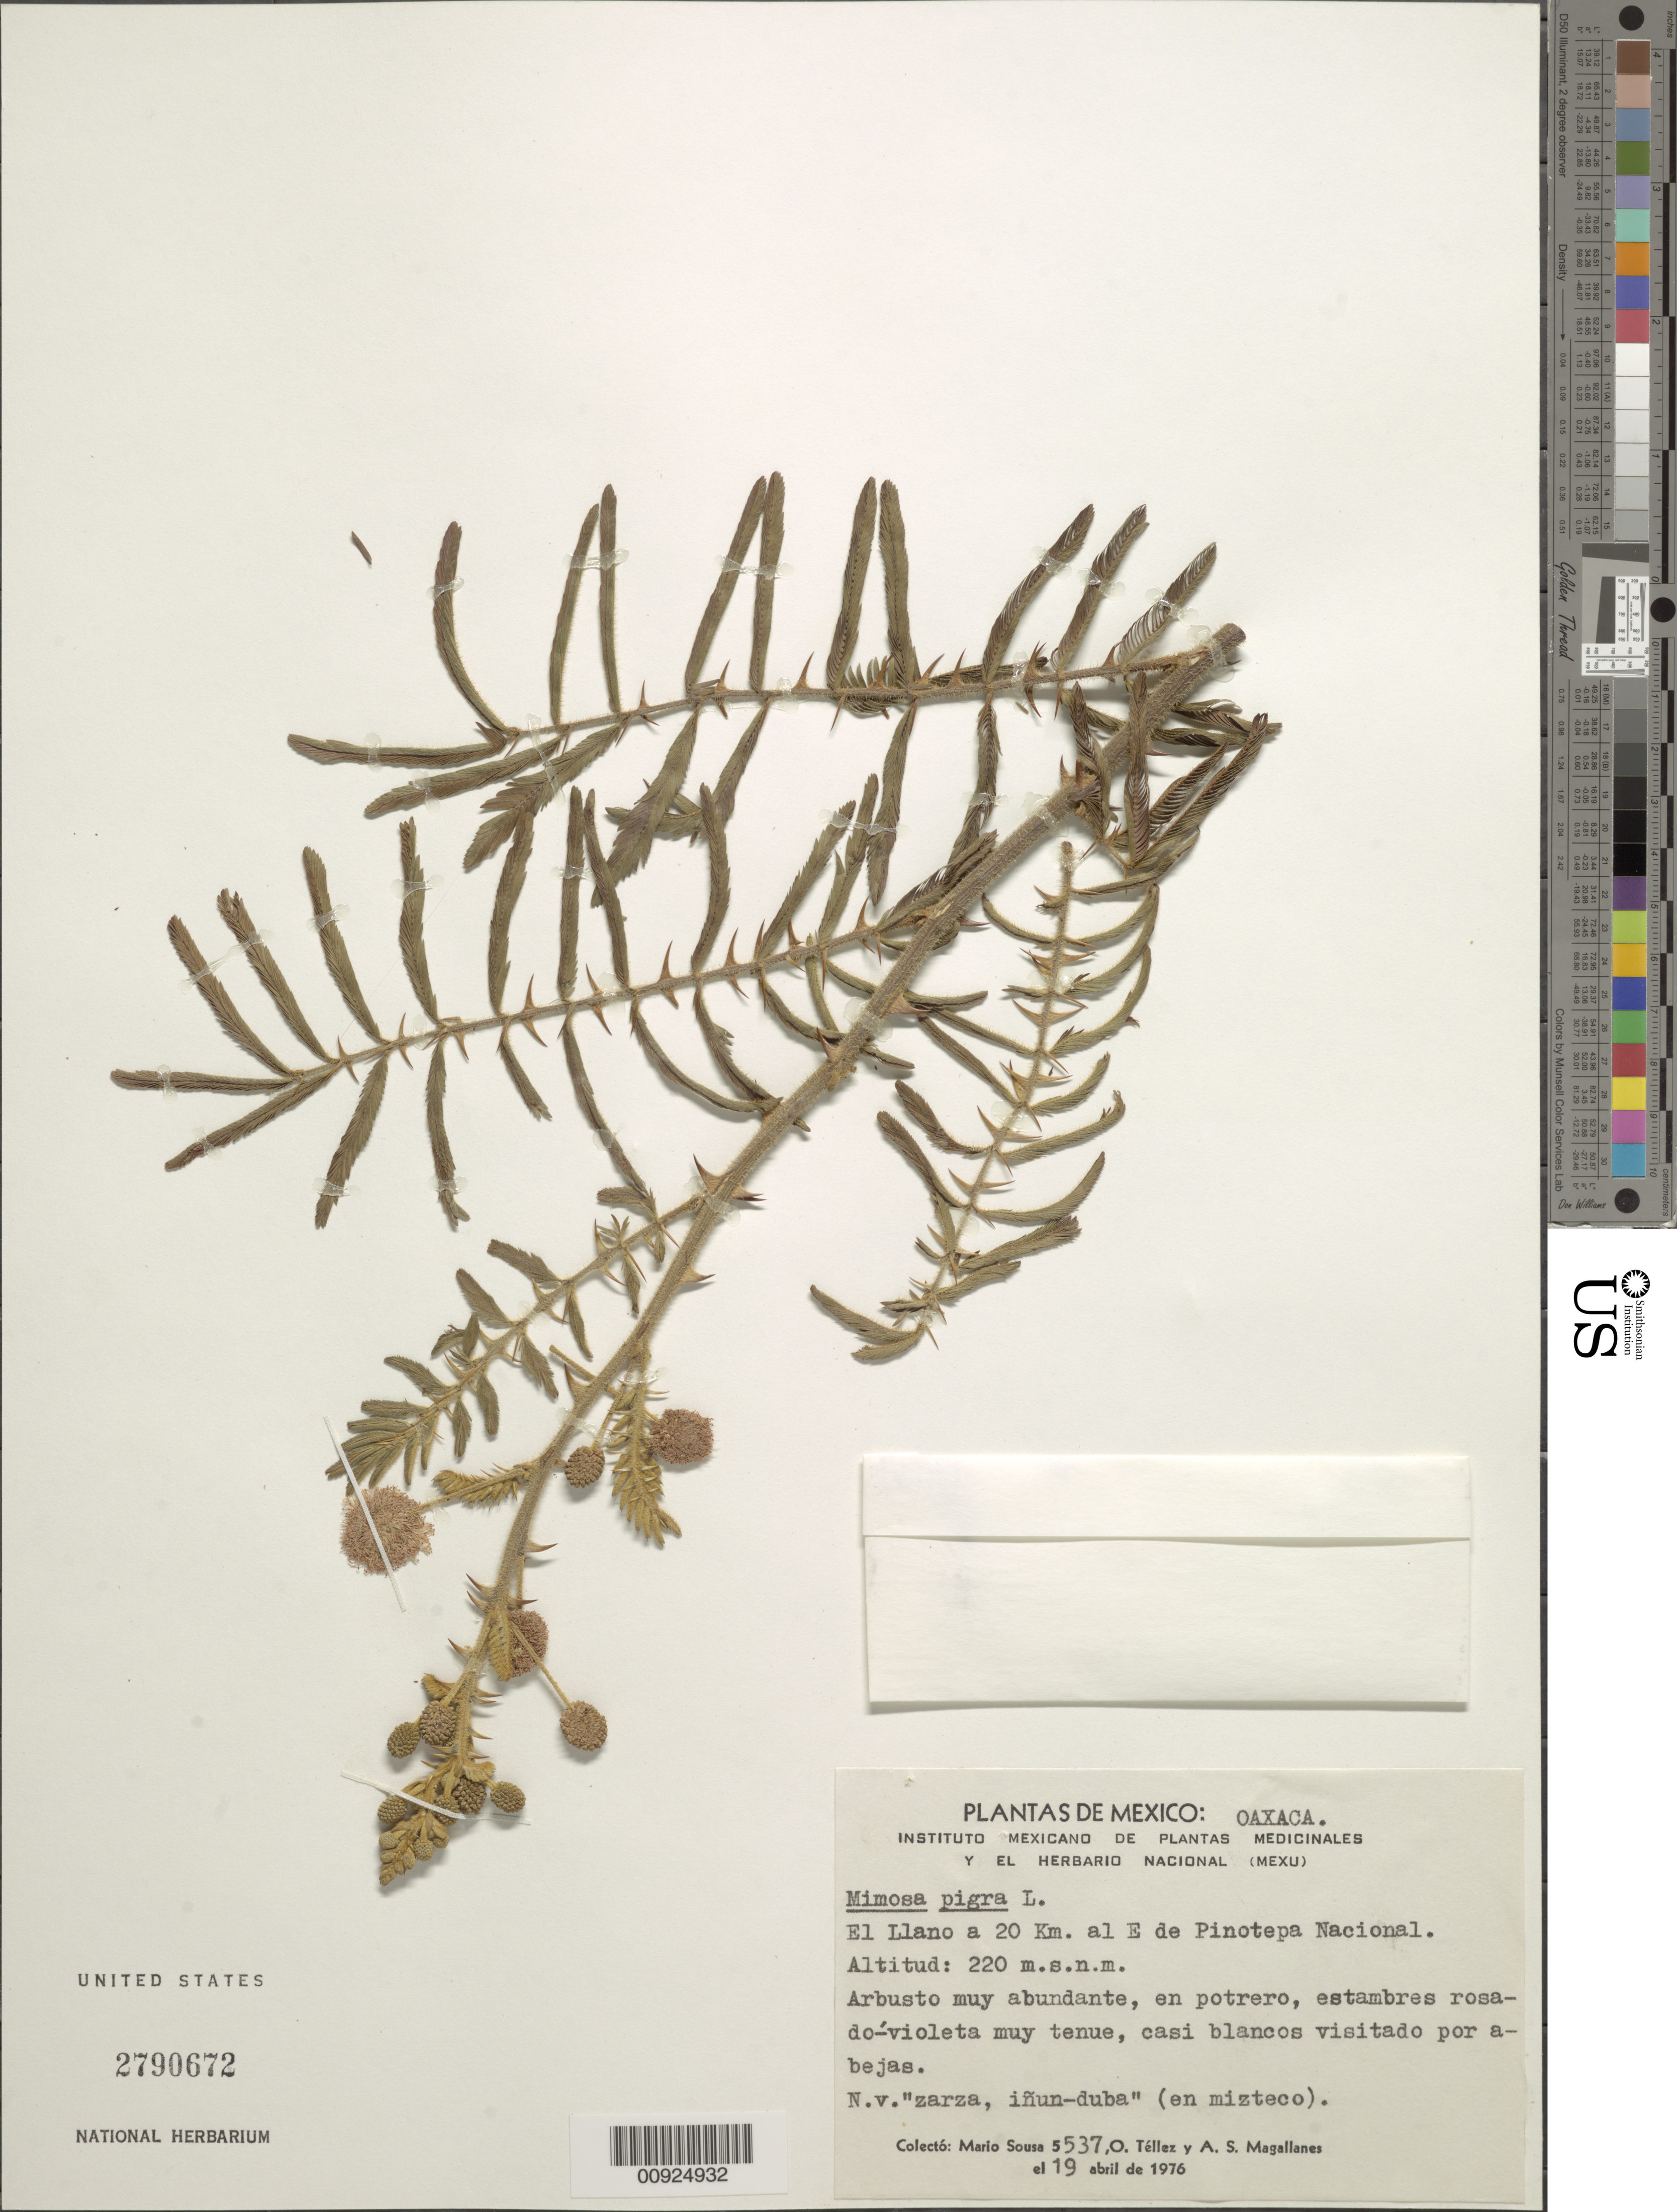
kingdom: Plantae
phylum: Tracheophyta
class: Magnoliopsida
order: Fabales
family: Fabaceae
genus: Mimosa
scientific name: Mimosa pigra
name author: L.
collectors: M. Sousa S., O. Téllez V. & A. Magallanes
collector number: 5537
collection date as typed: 19 Apr 1976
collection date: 1976-04-19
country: Mexico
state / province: Oaxaca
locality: El Llano a 20 km. al E de Pinotepa Nacional.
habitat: En potrero.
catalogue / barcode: US 2790672